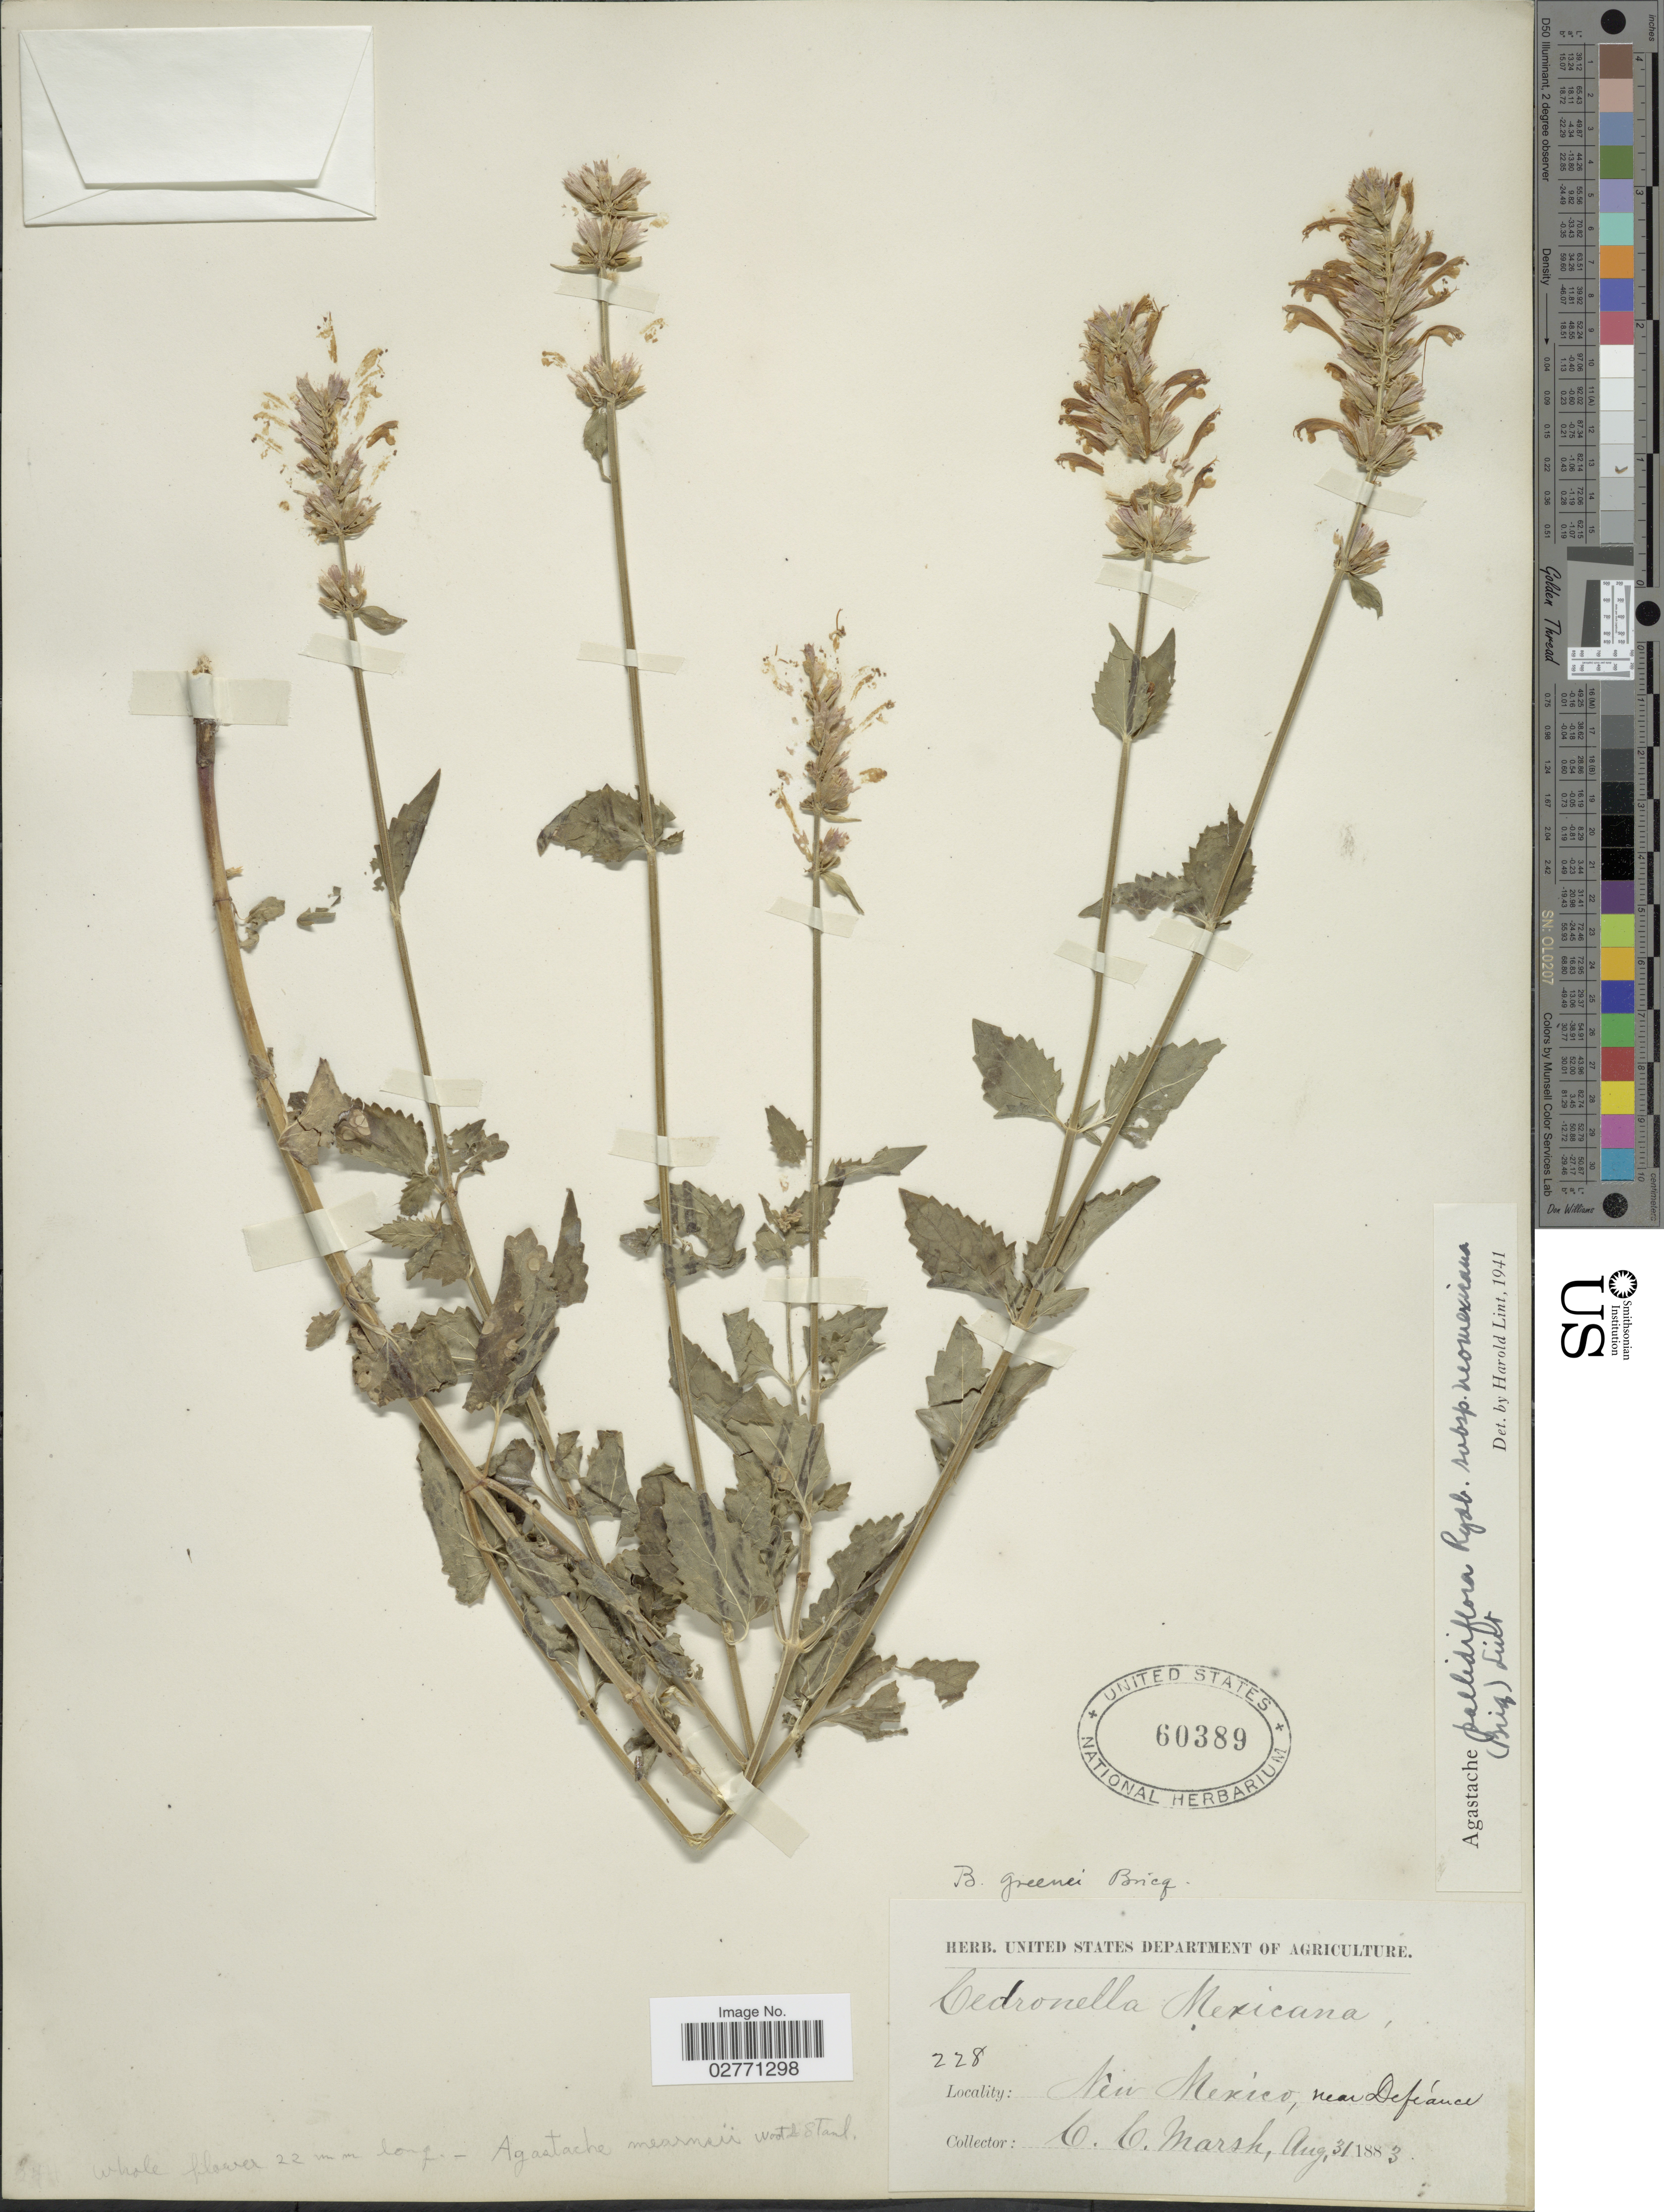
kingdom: Plantae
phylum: Tracheophyta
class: Magnoliopsida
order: Lamiales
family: Lamiaceae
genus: Agastache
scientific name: Agastache pallidiflora subsp. neomexicana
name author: (Briq.) Lint & Epling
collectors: C. C. Marsh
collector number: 228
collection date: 1883-08-31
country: United States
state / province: New Mexico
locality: New Mexico, near Defiance.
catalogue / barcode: US 60389